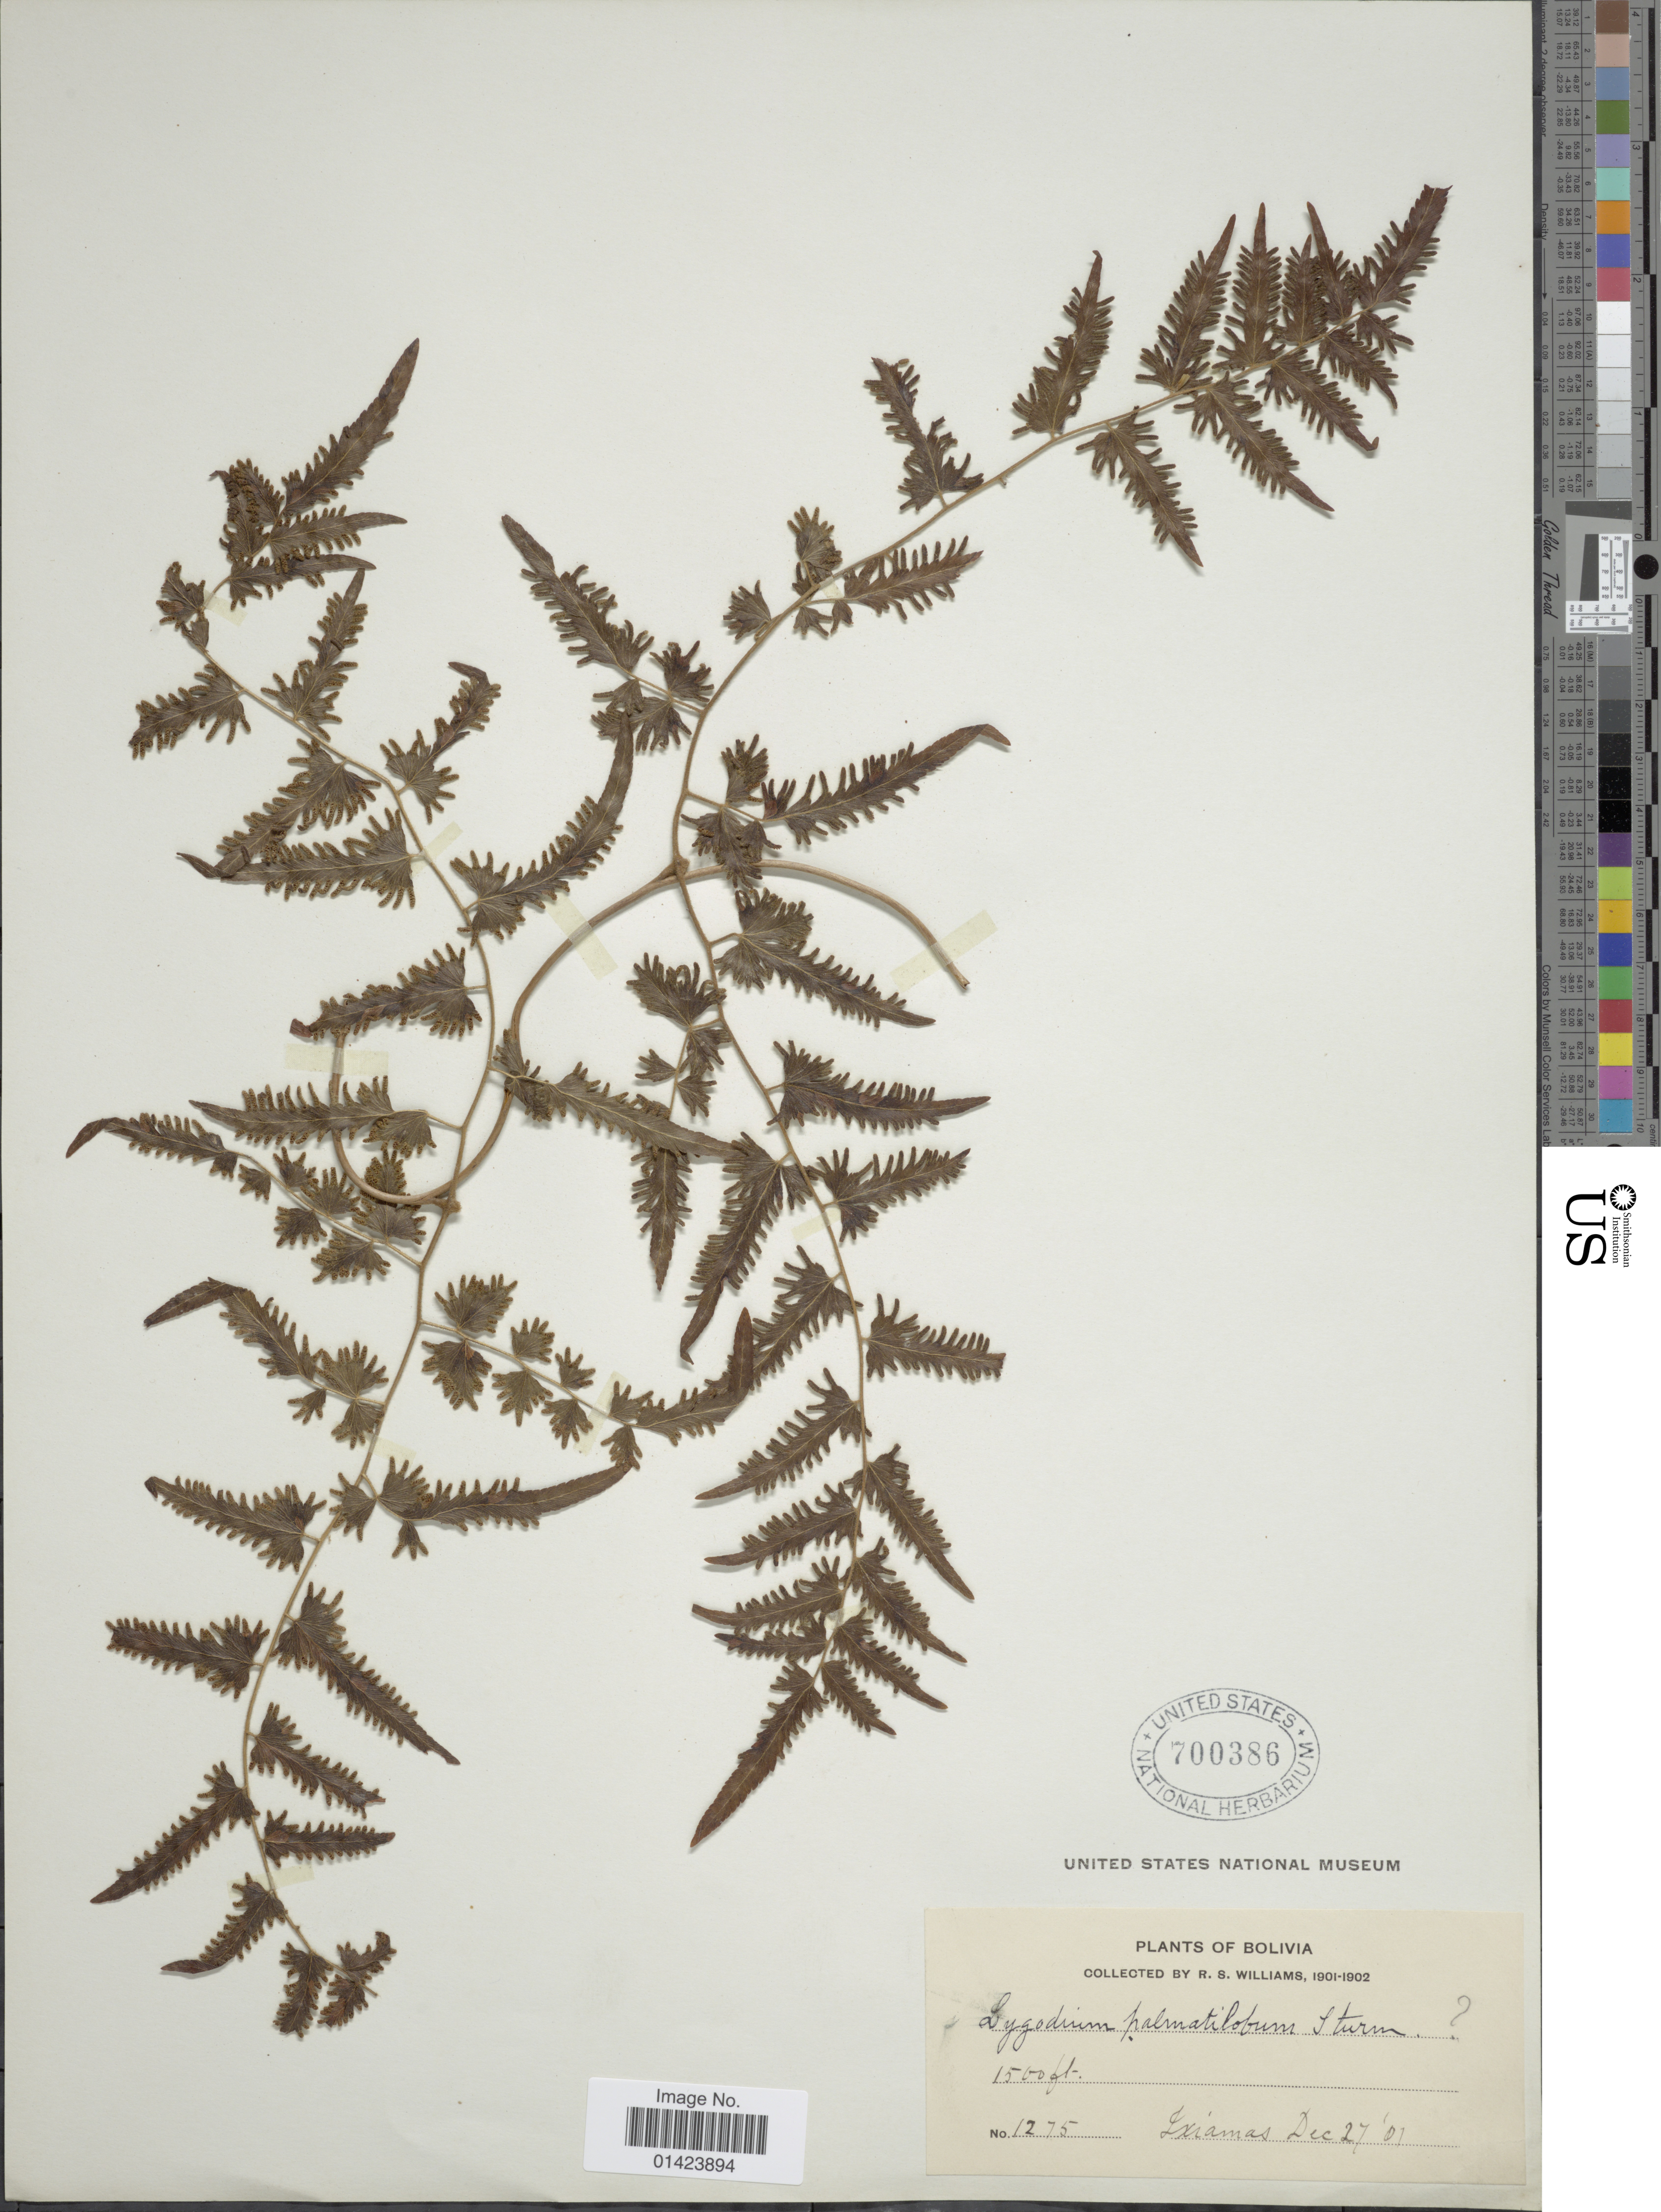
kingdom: Plantae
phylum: Tracheophyta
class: Polypodiopsida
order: Schizaeales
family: Lygodiaceae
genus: Lygodium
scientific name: Lygodium venustum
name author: Sw.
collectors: R. S. Williams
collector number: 1275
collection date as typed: Dec. 27, '01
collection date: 1901-12-27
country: Bolivia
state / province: La Paz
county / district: Iturralde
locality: Ixiamas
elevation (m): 457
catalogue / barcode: US 700386